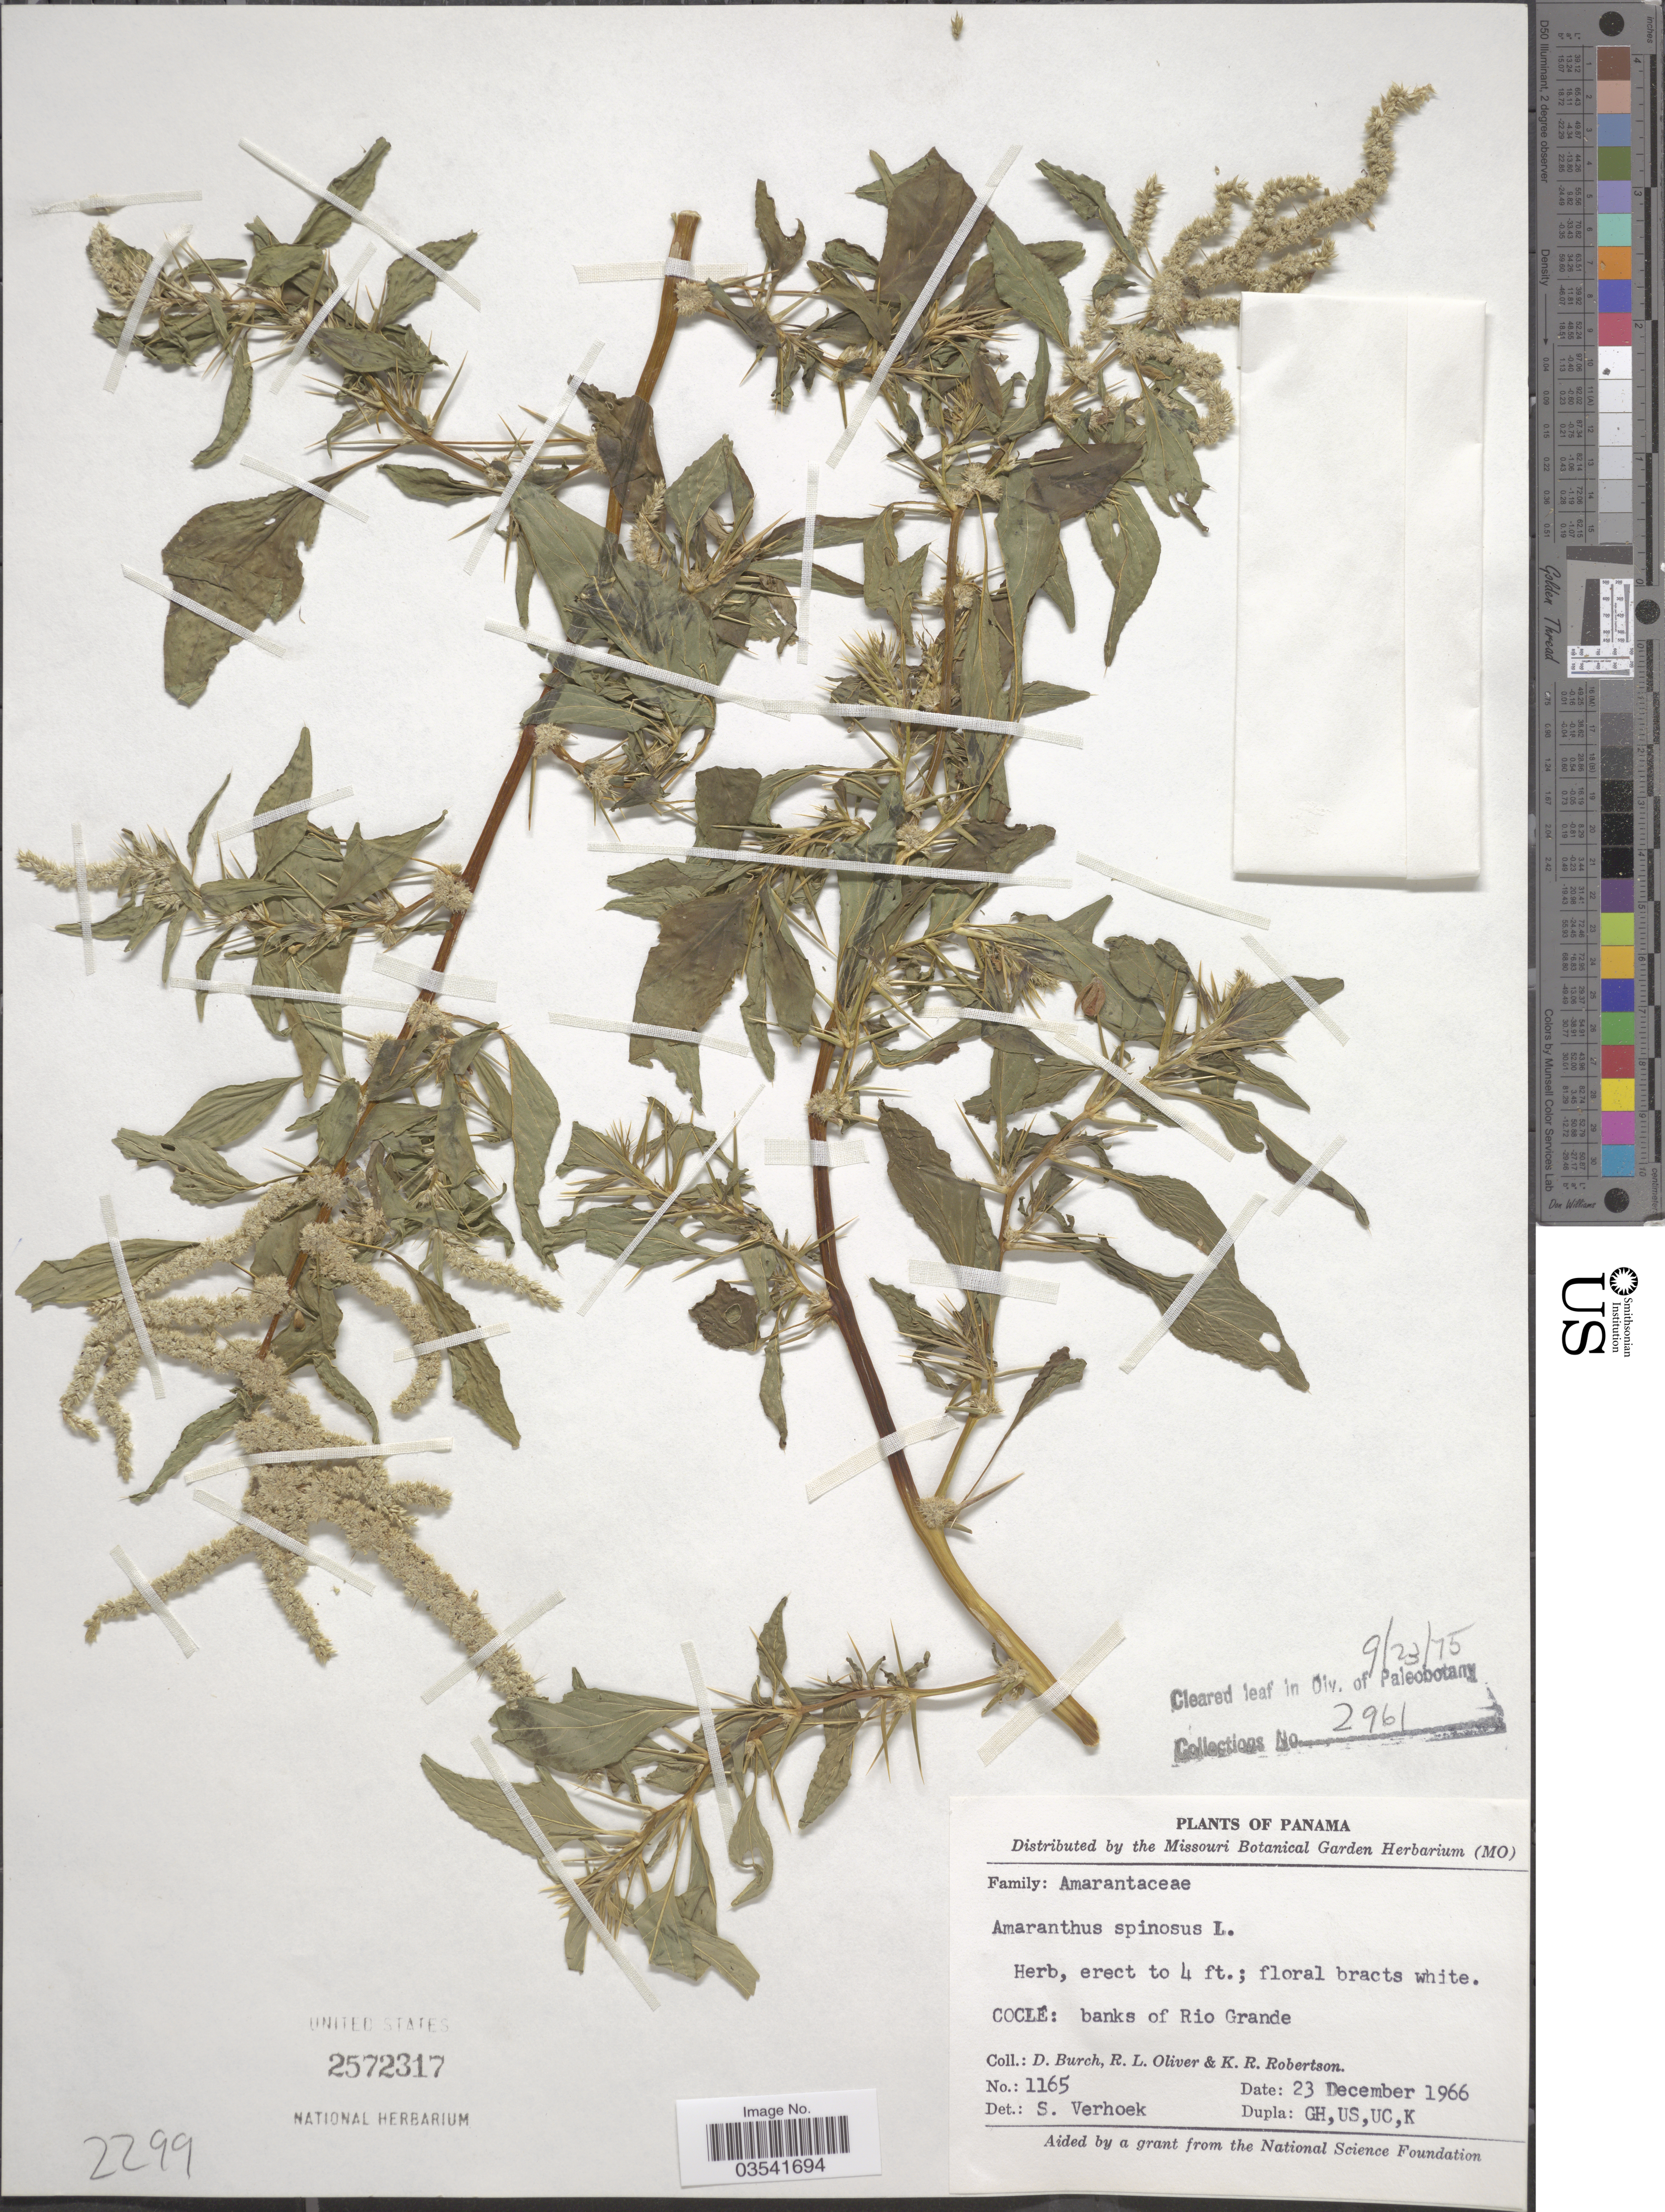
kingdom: Plantae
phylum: Tracheophyta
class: Magnoliopsida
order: Caryophyllales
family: Amaranthaceae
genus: Amaranthus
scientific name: Amaranthus spinosus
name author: L.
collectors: D. Burch, R. Oliver & K. Robertson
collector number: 1165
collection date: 1966-12-23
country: Panama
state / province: Coclé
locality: Banks of Rio Grande.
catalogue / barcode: US 2572317